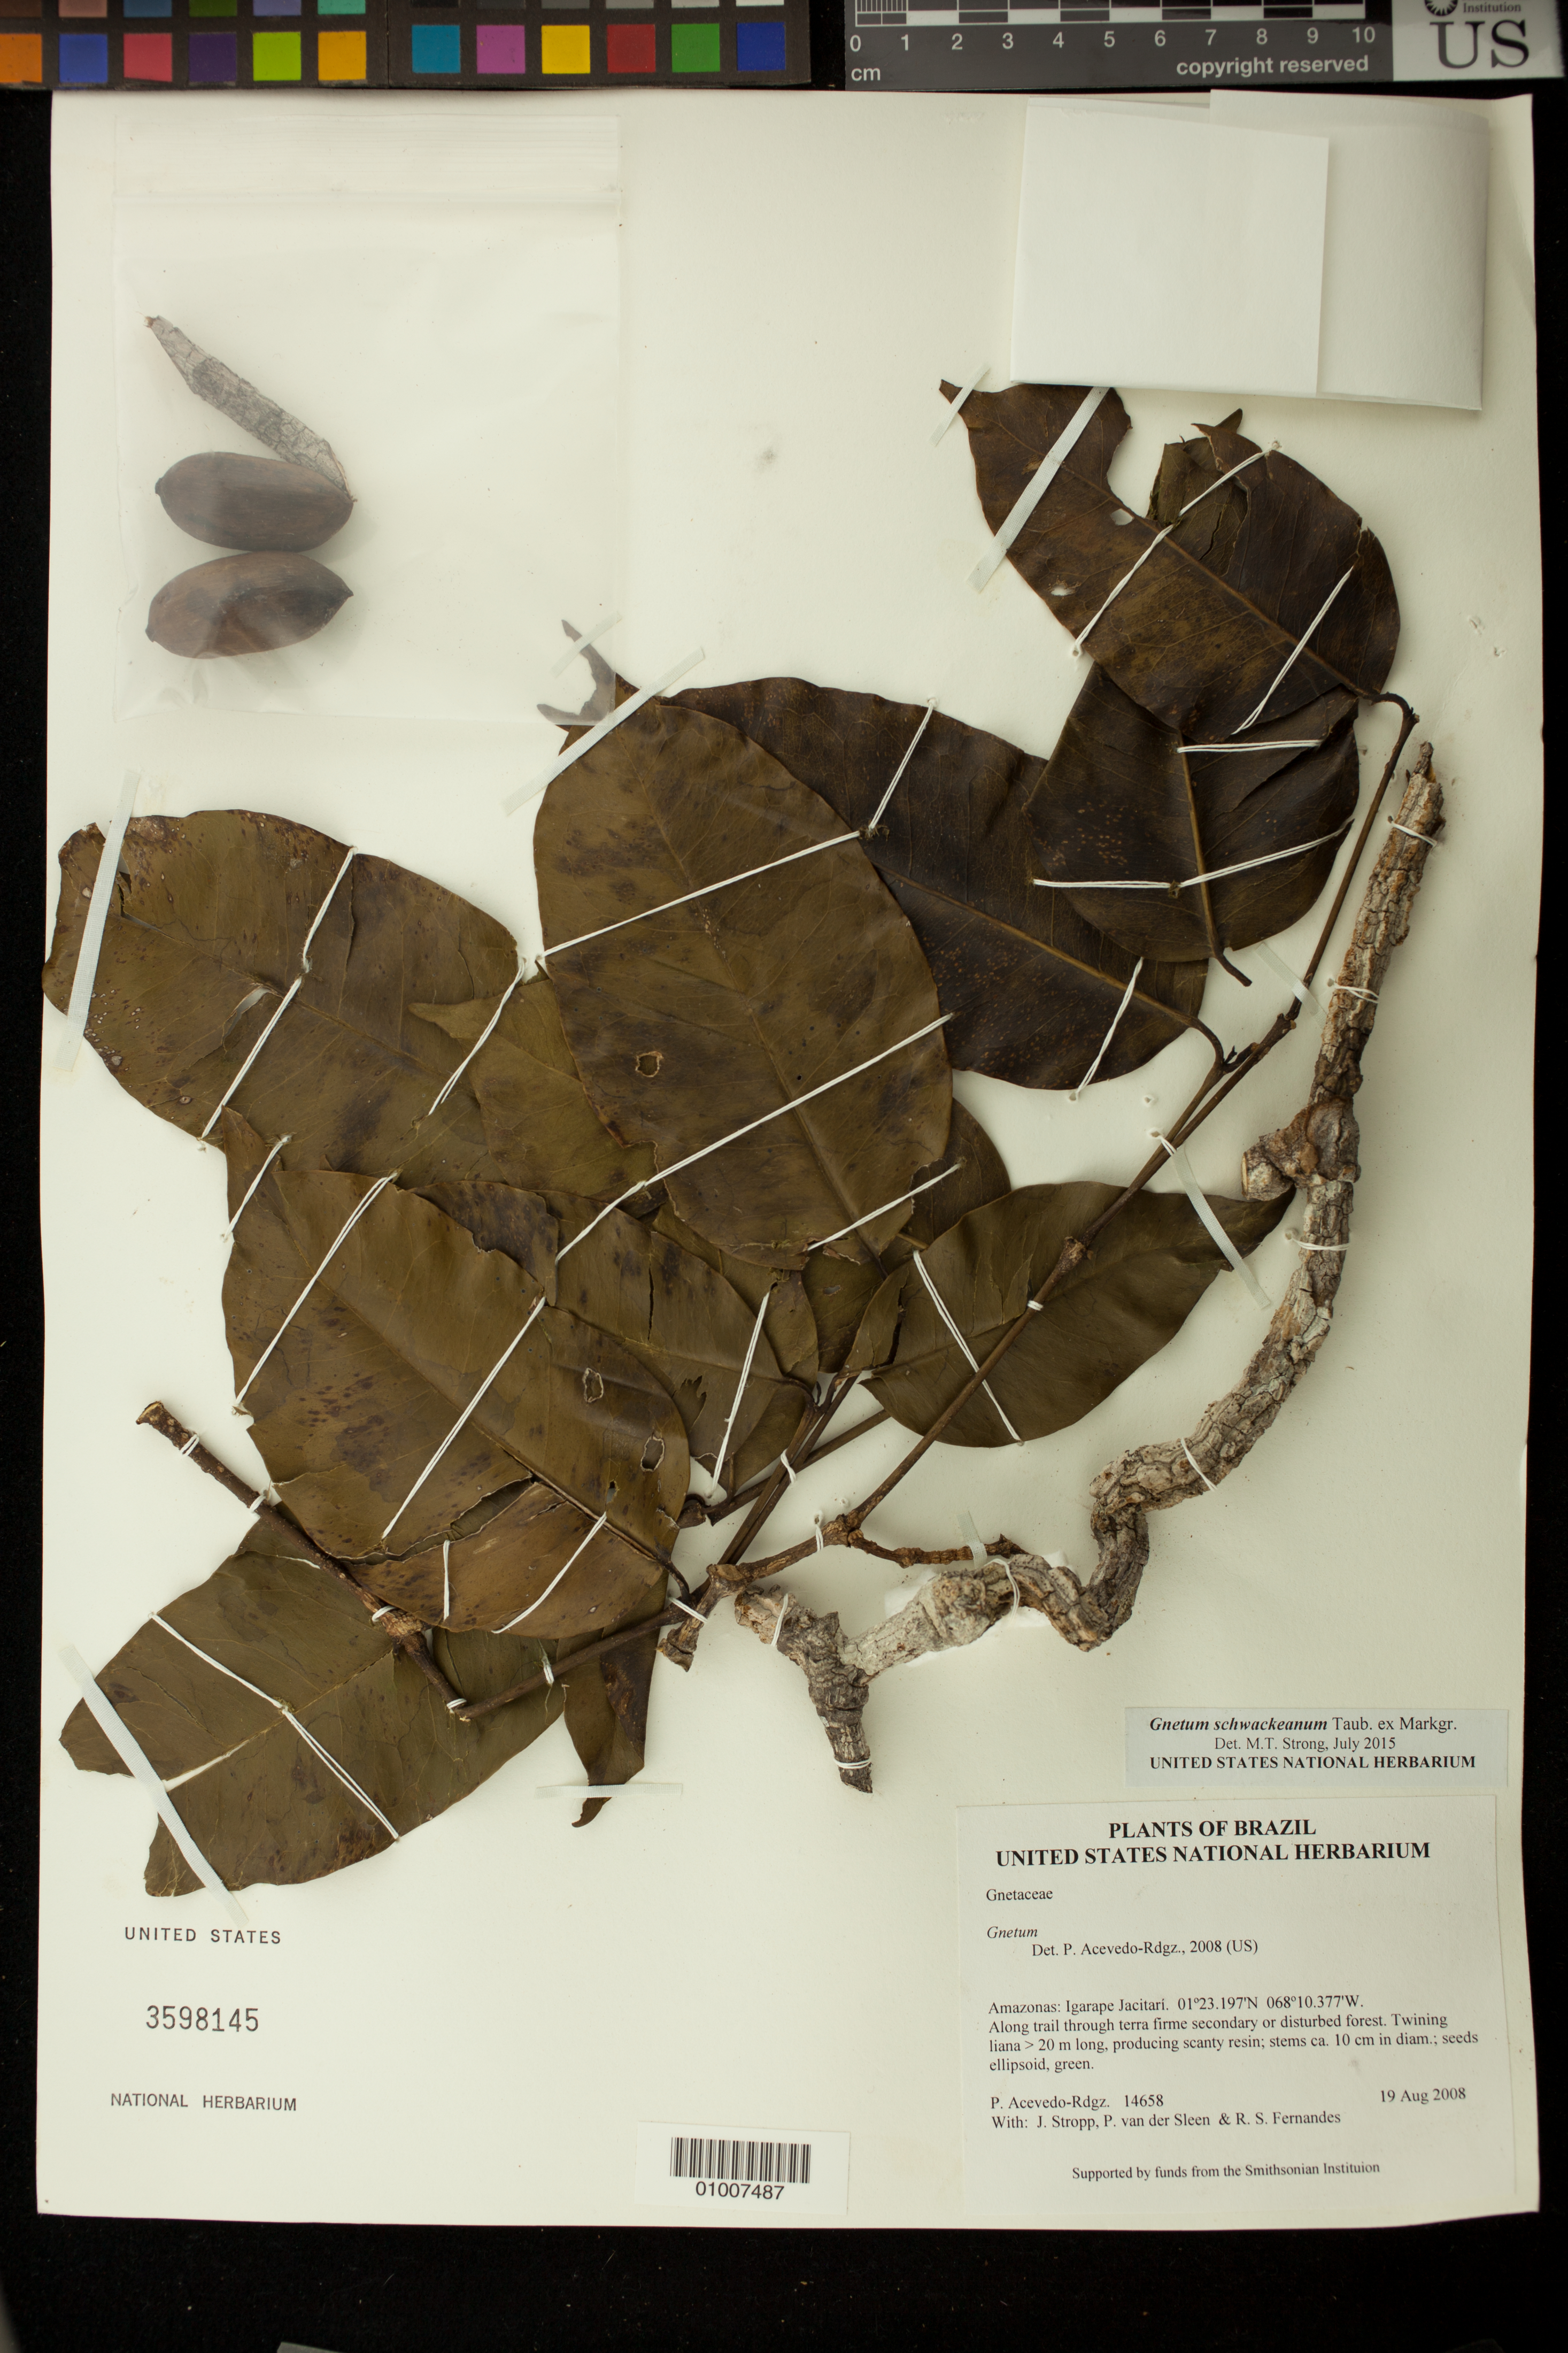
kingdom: Plantae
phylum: Tracheophyta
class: Gnetopsida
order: Gnetales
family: Gnetaceae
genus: Gnetum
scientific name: Gnetum schwackeanum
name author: Taub. ex Markgr.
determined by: Strong, M. T., (US), Smithsonian Institution - National Museum of Natural History (UNITED STATES)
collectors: P. Acevedo-Rodr., J. Stropp, P. van der Sleen & R. Fernandes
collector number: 14658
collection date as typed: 19 Aug 2008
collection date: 2008-08-19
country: Brazil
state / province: Amazonas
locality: Amazonas: Igarape Jacitarí.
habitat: Along trail through terra firme secondary or disturbed forest.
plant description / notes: NY, MO, US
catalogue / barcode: US 3598145